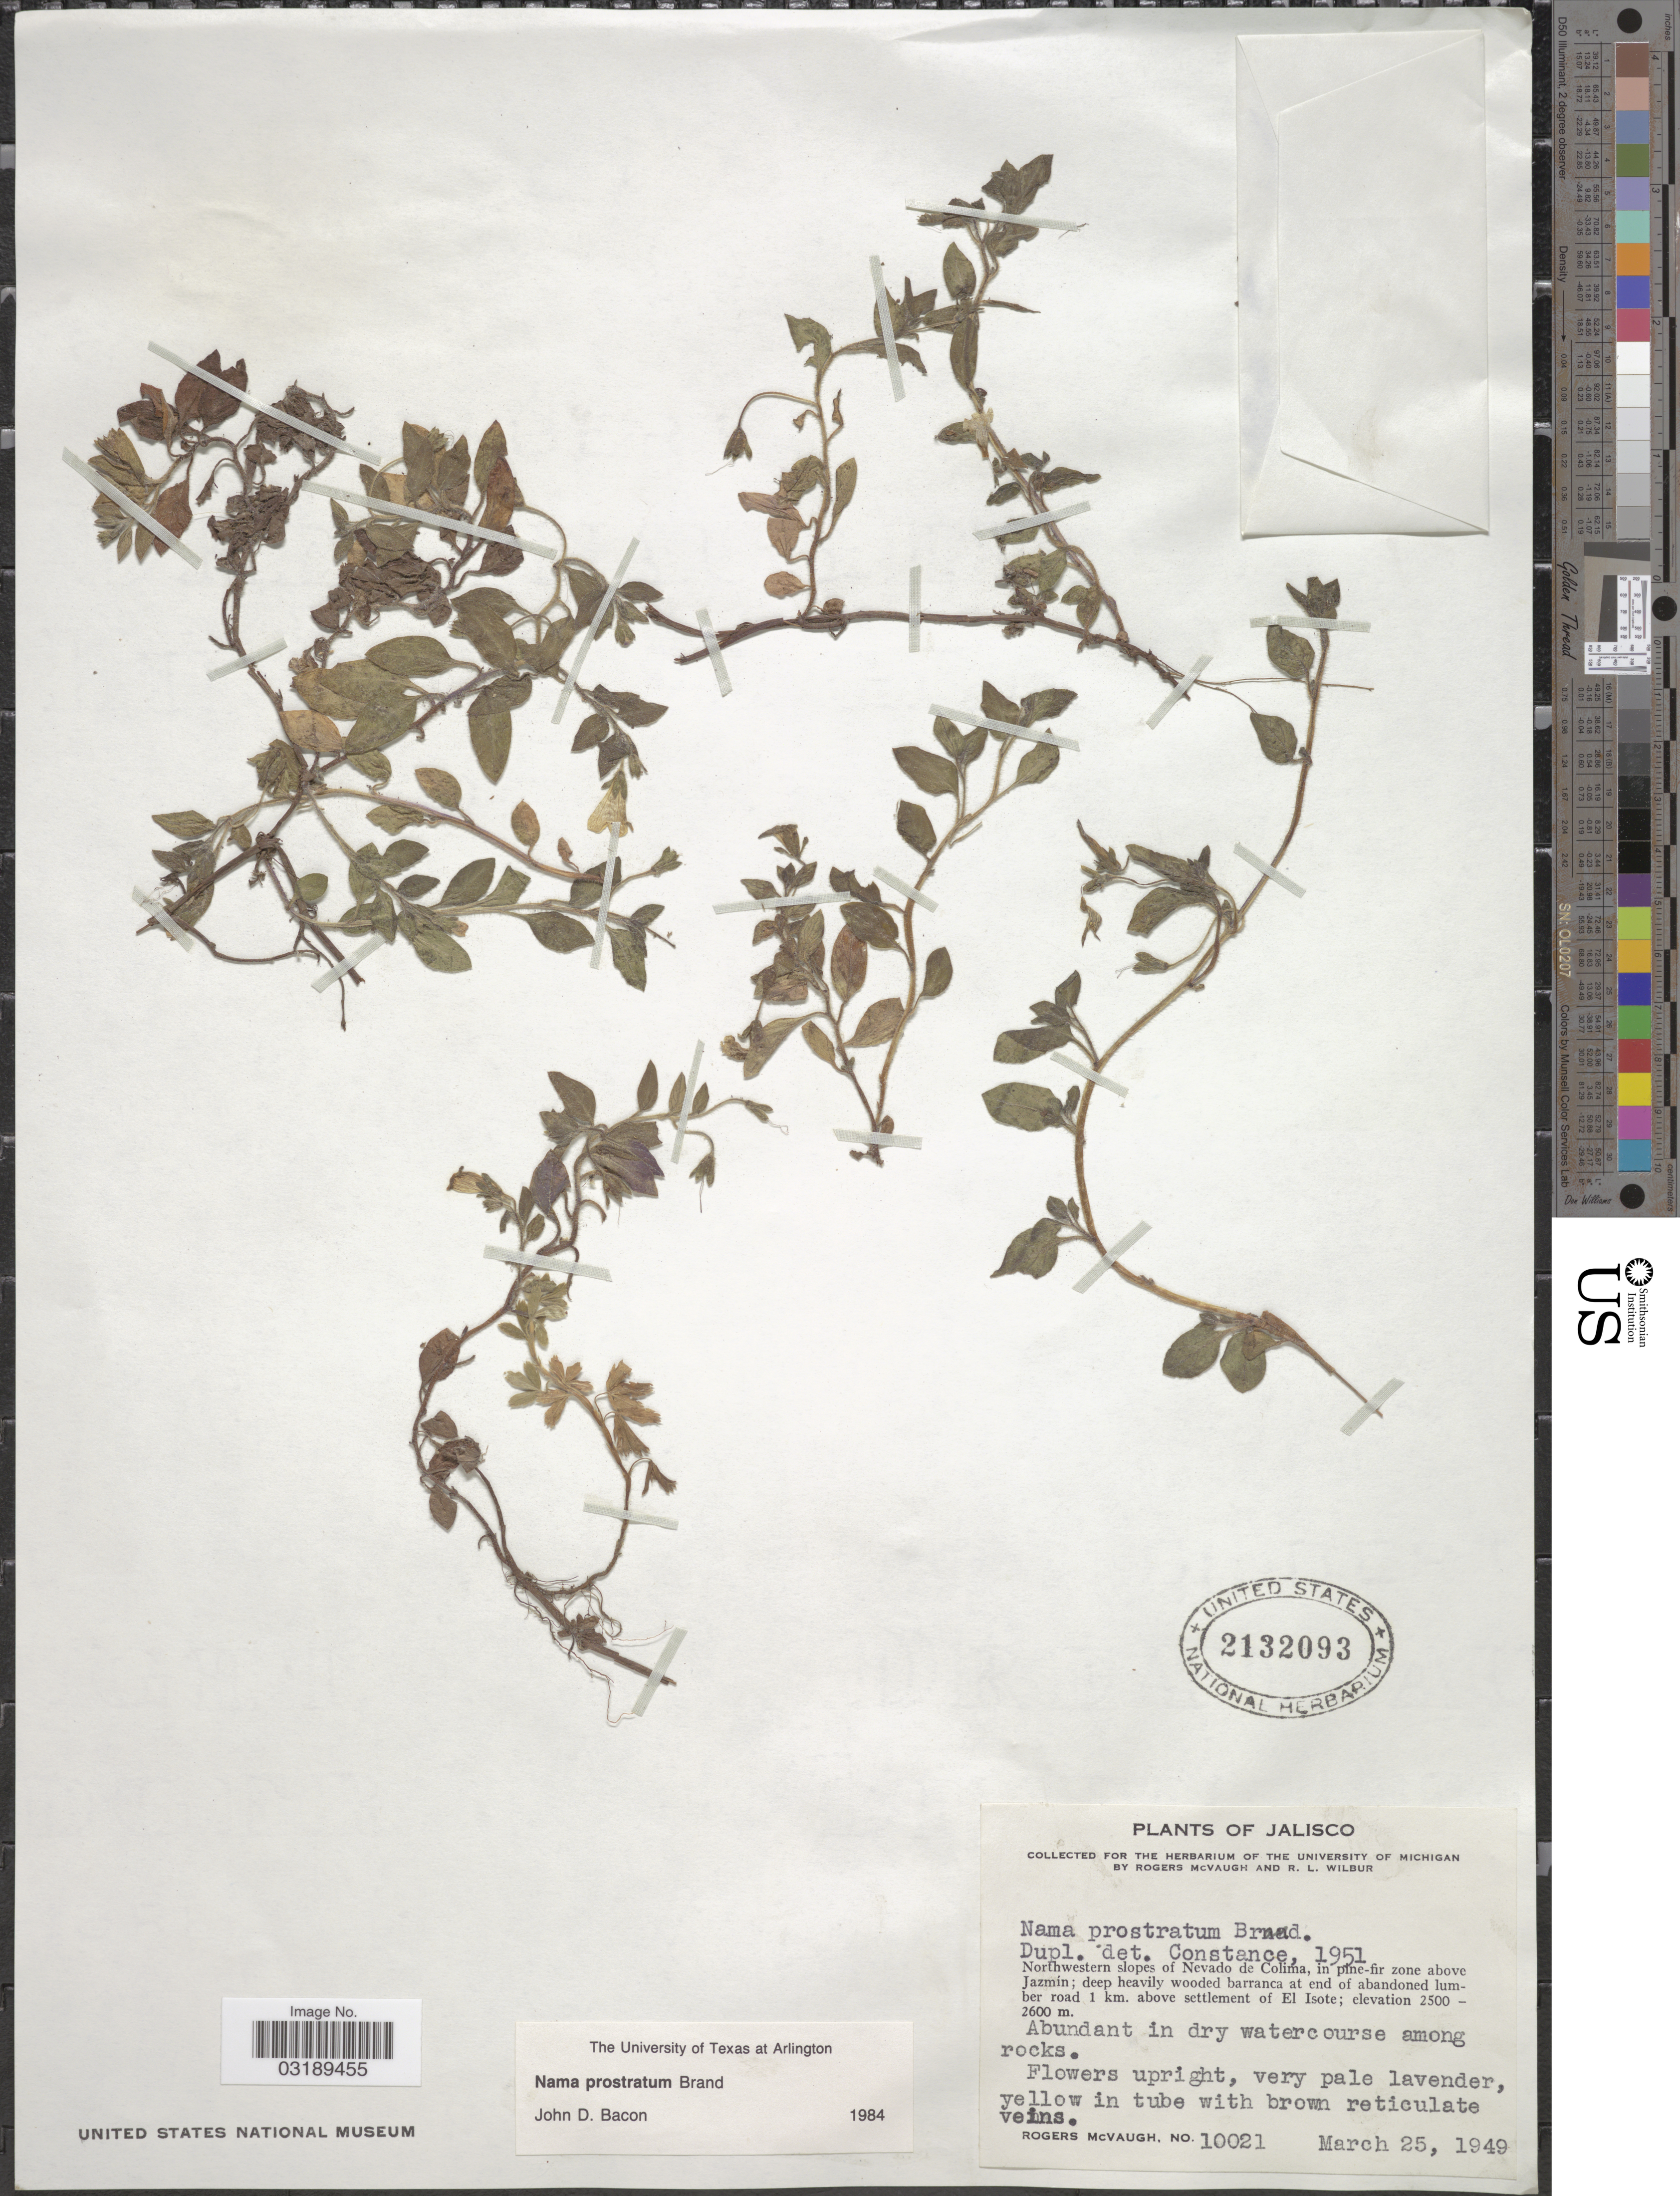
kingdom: Plantae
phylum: Tracheophyta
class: Magnoliopsida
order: Boraginales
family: Namaceae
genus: Nama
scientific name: Nama prostrata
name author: Brand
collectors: R. McVaugh & R. L. Wilbur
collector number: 10021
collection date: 1949-03-25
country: Mexico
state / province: Jalisco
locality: Northwestern slopes of Nevado de Colima, in pine-fir zone above Jazmín; deep heavily wooded barranca at end of abandoned lumber road 1 km. above settlement of El Isote.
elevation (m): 2500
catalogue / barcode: US 2132093